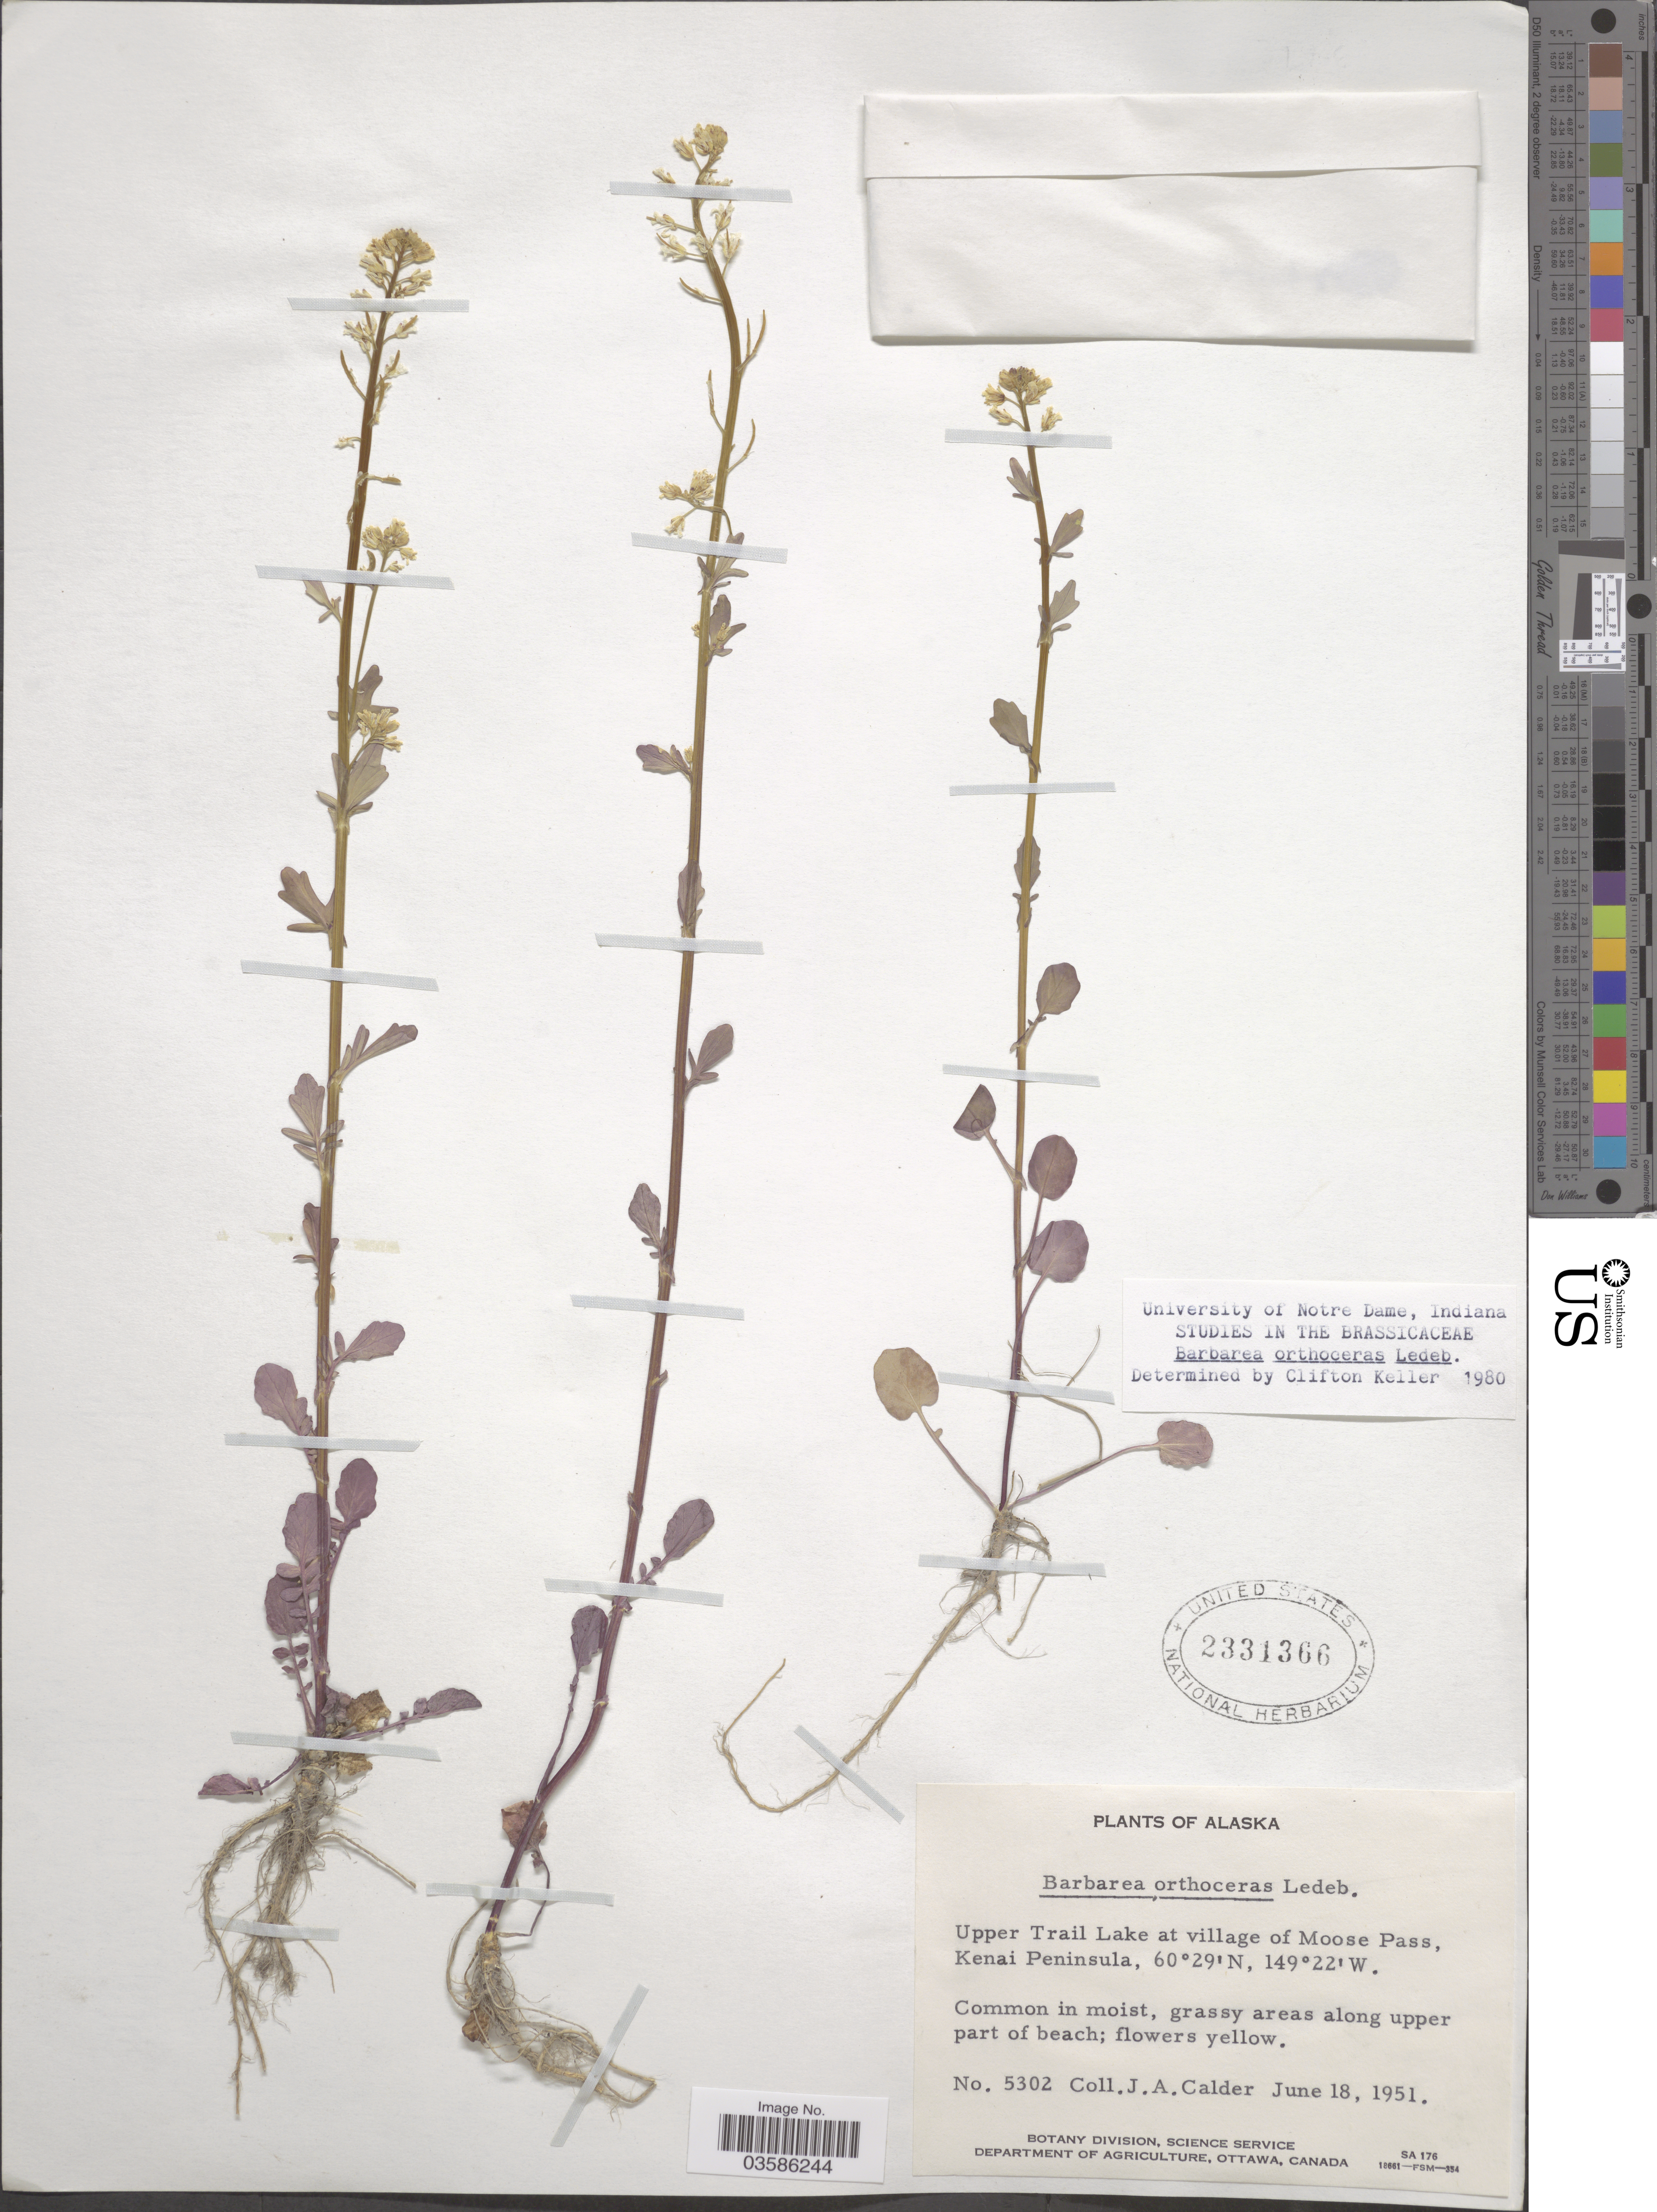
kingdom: Plantae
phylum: Tracheophyta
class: Magnoliopsida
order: Brassicales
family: Brassicaceae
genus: Barbarea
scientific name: Barbarea orthoceras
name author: Ledeb.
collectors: J. A. Calder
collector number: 5302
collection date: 1951-06-18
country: United States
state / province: Alaska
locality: Upper Trail Lake at village of Moose Pass, Kenai Peninsula.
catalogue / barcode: US 2331366